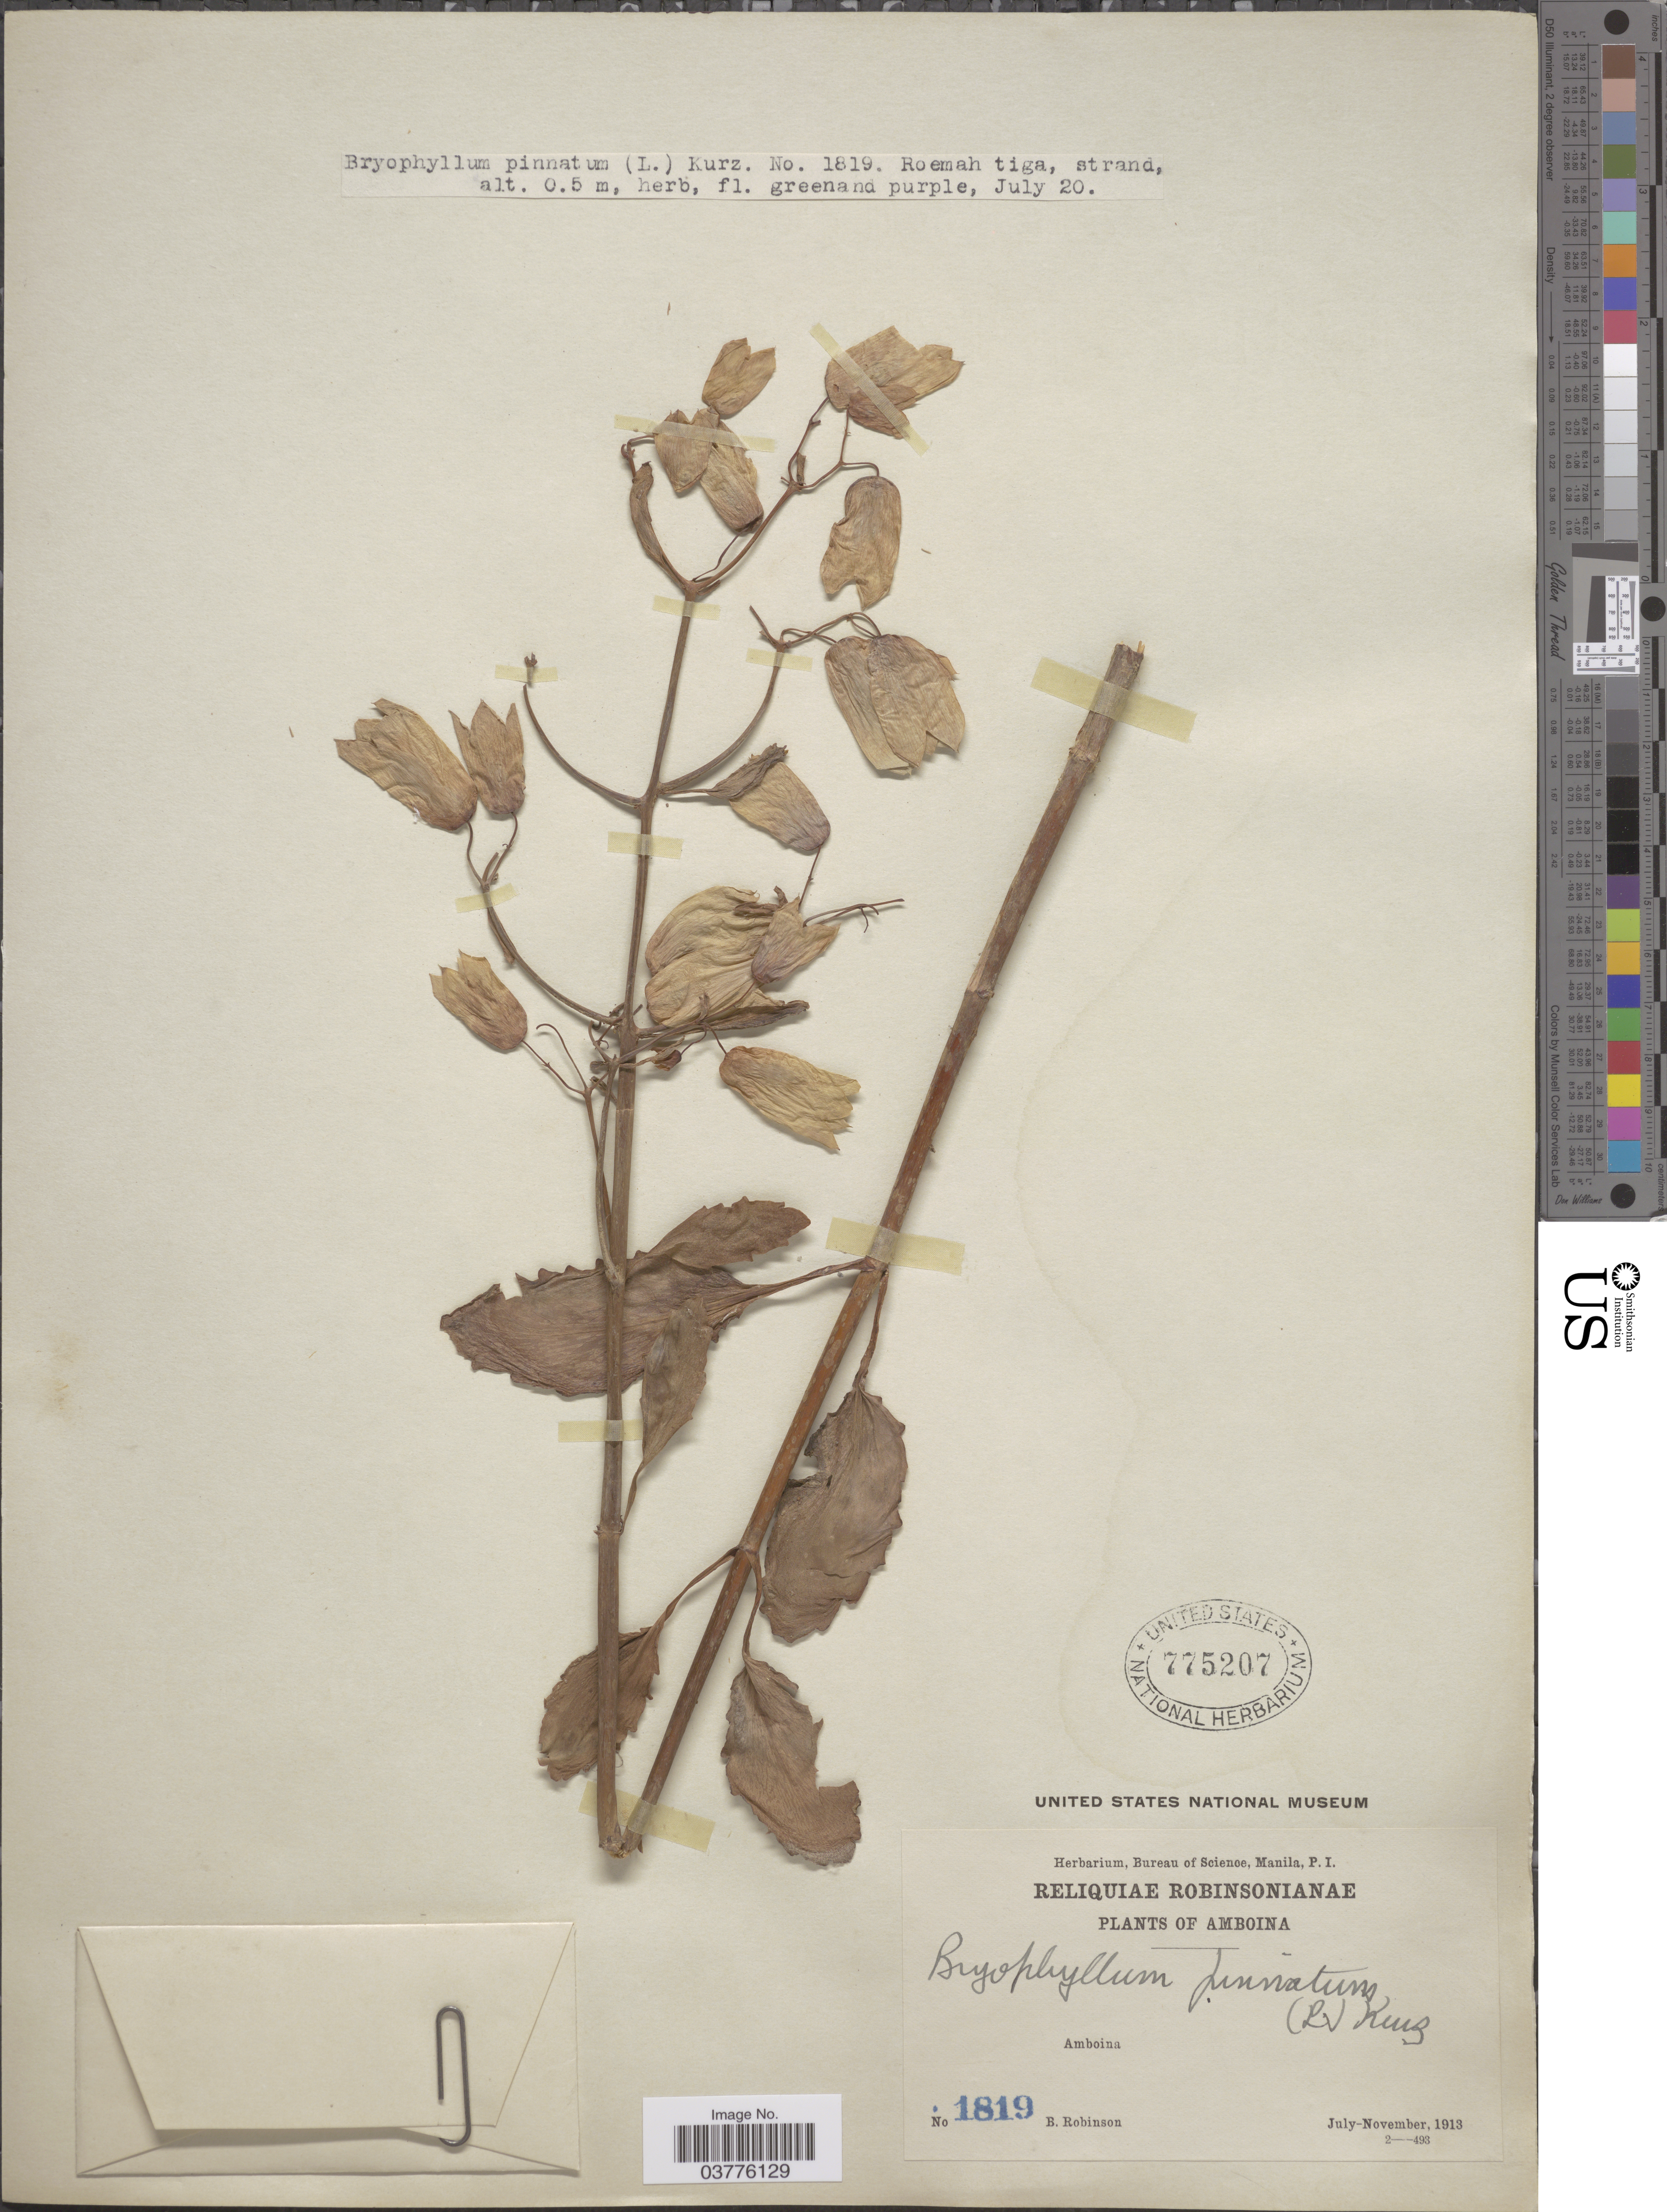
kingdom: Plantae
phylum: Tracheophyta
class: Magnoliopsida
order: Saxifragales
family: Crassulaceae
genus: Kalanchoe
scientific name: Kalanchoe pinnata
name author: (Lam.) Pers.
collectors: B. Robinson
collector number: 1819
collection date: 1913-07-20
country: Indonesia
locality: Amboina.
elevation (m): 0.5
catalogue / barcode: US 775207